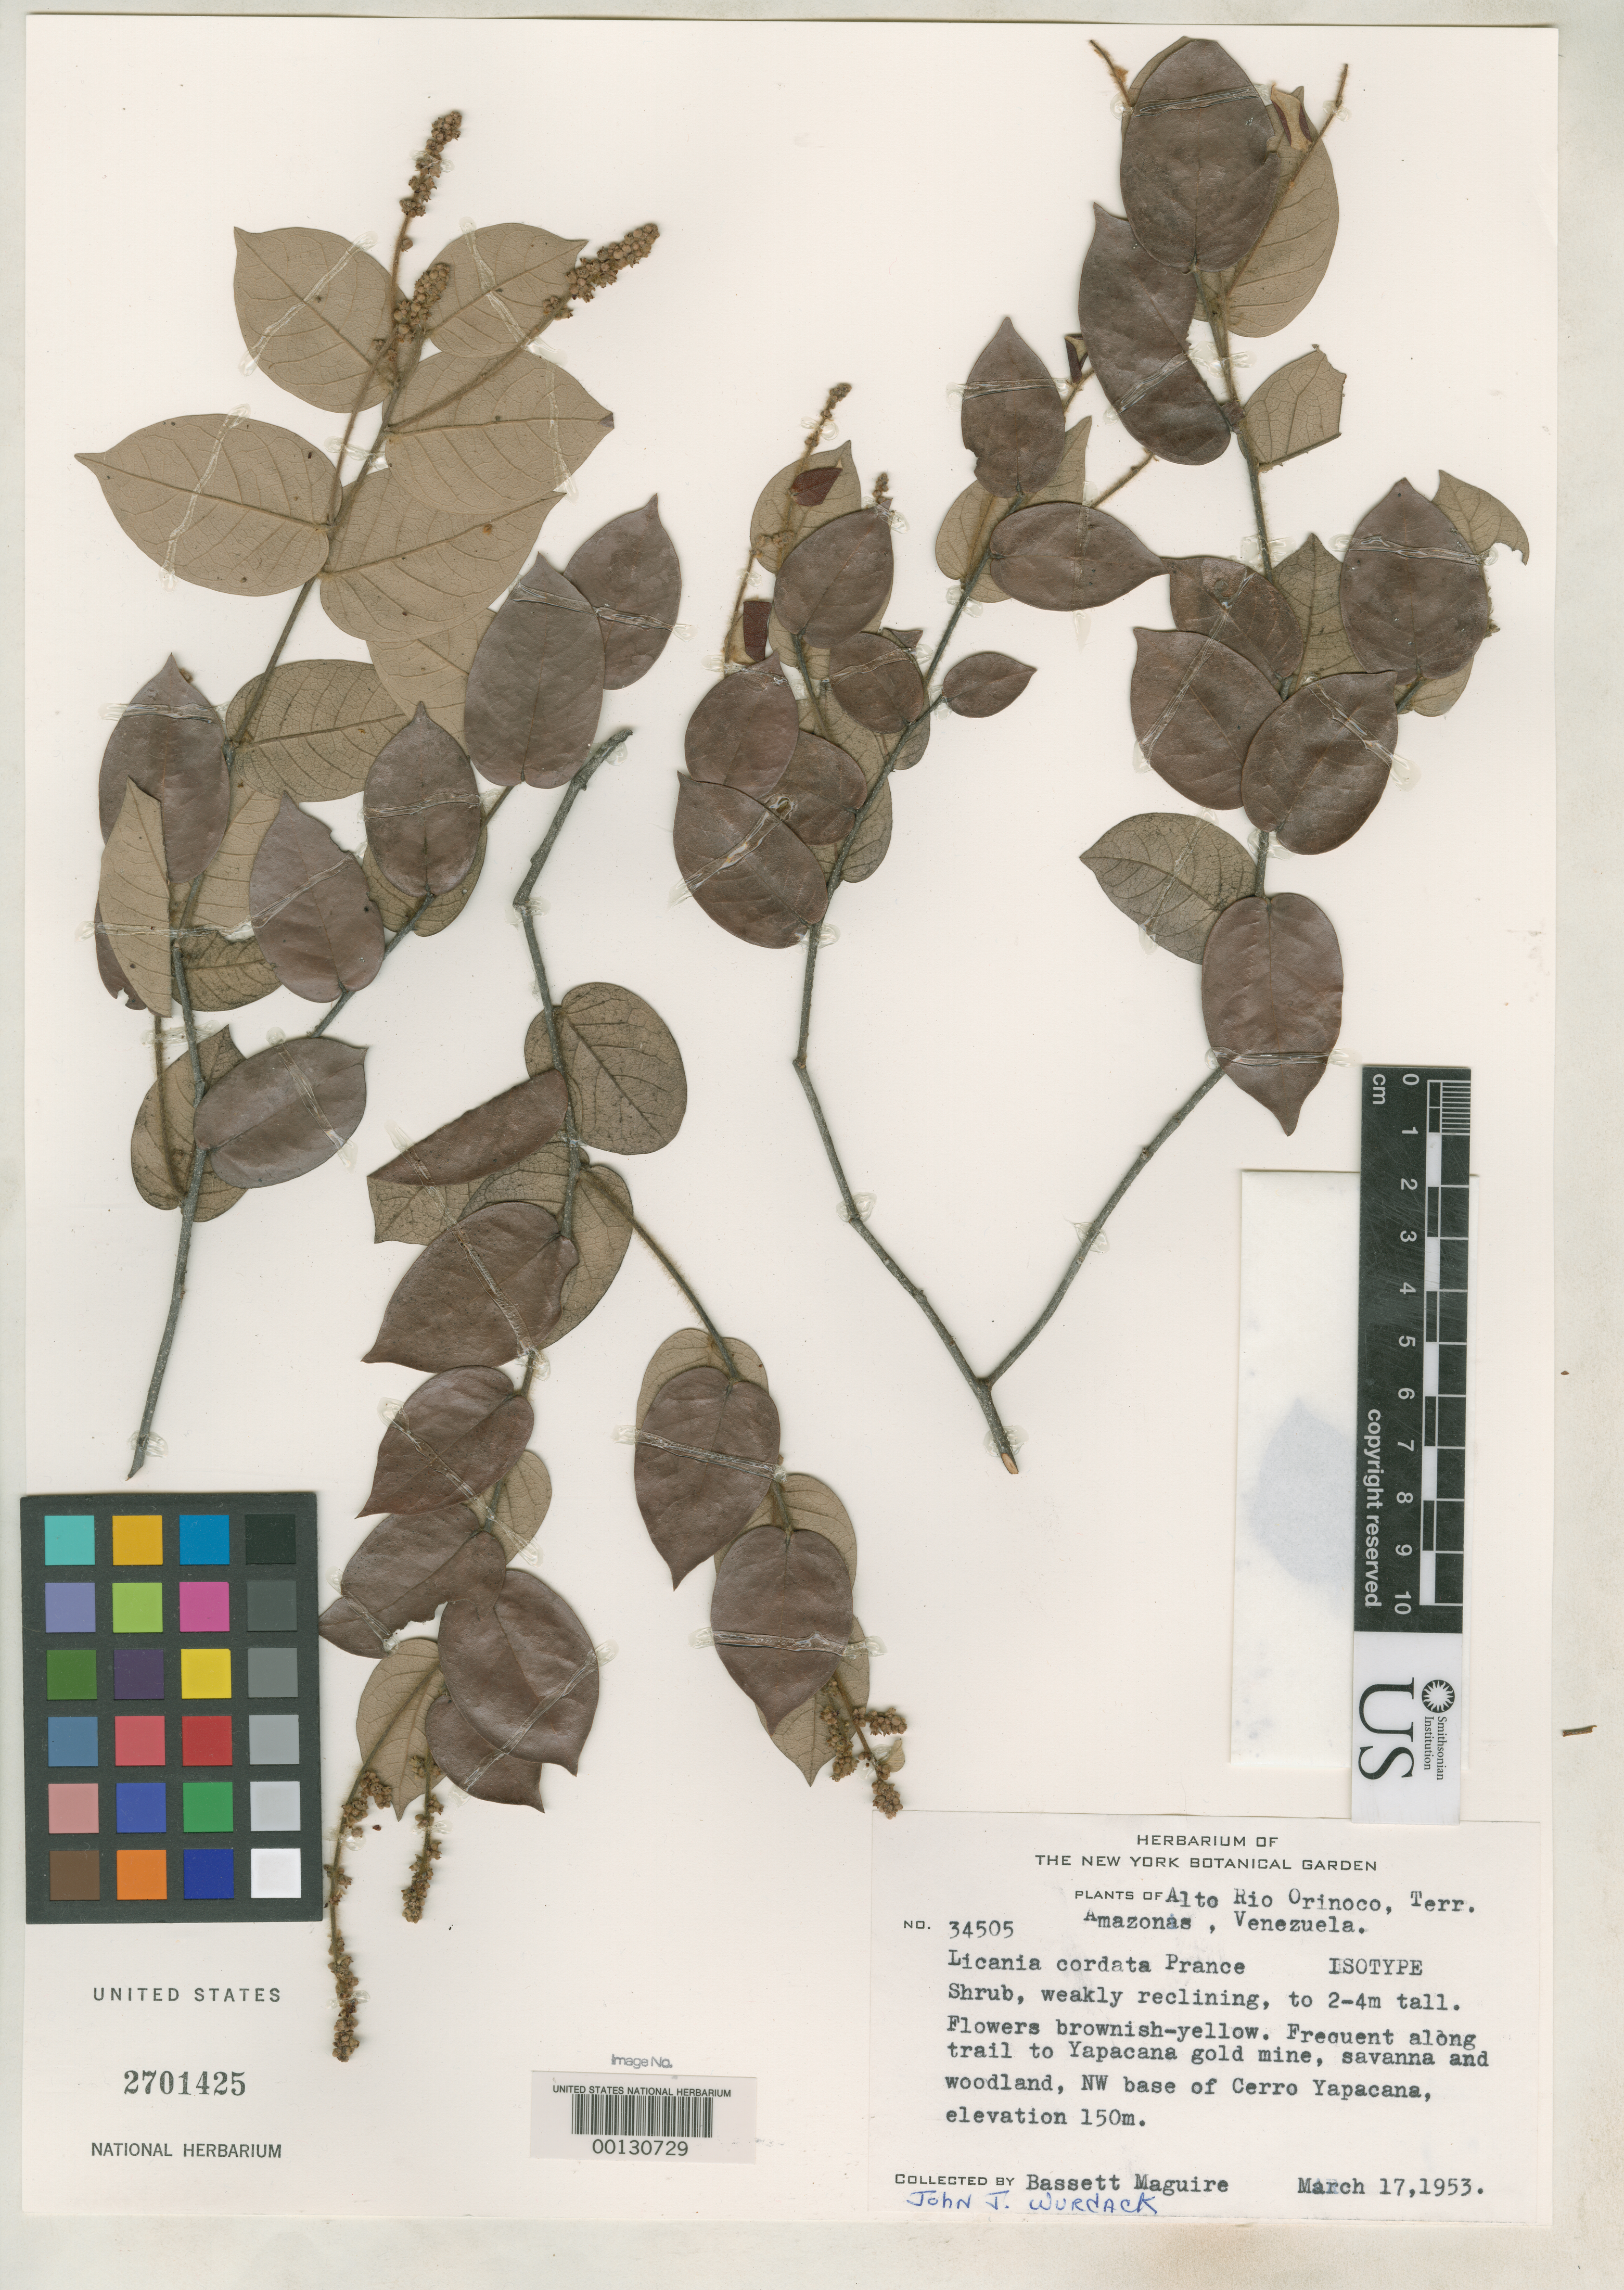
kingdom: Plantae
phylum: Tracheophyta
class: Magnoliopsida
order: Malpighiales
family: Chrysobalanaceae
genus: Licania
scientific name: Licania cordata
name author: Prance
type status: Isotype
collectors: B. Maguire & J. J. Wurdack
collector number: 34505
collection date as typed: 17 Mar 1953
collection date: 1953-03-17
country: Venezuela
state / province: Amazonas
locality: Alto Rio Orinoco, NW base Cerro Yapacan.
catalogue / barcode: US 2701425